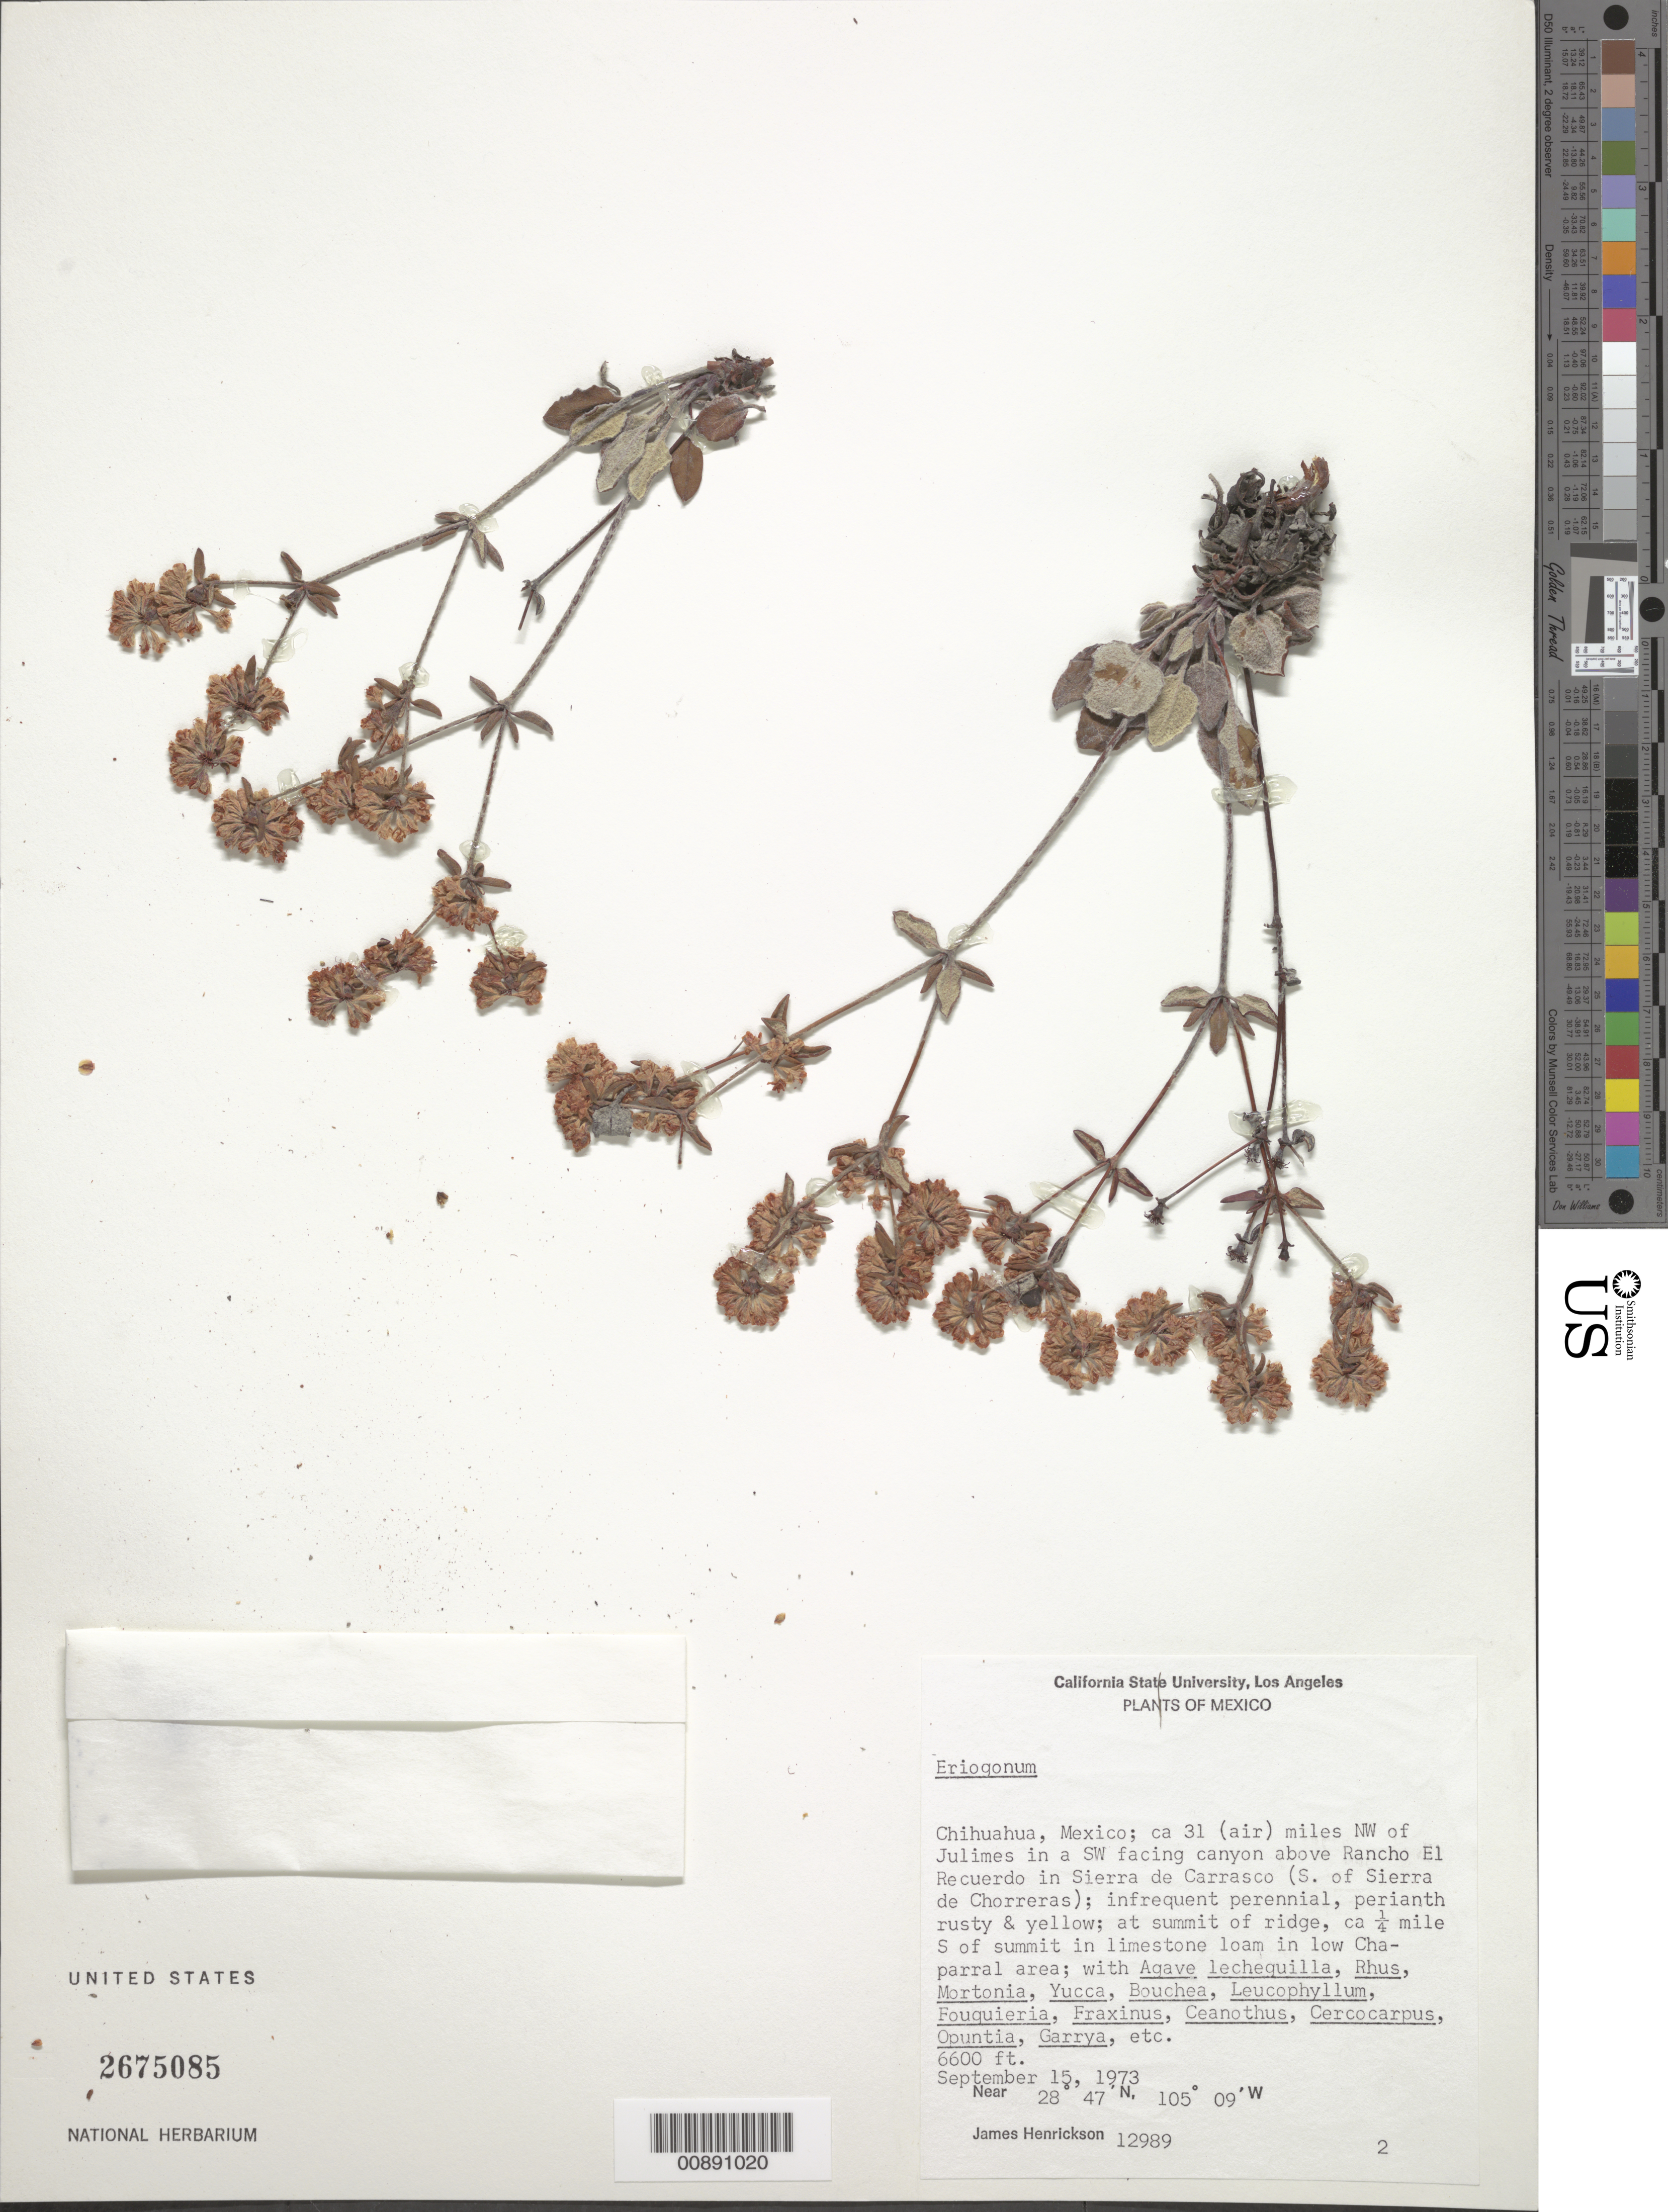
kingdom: Plantae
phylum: Tracheophyta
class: Magnoliopsida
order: Caryophyllales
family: Polygonaceae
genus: Eriogonum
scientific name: Eriogonum sp.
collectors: J. Henrickson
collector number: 12989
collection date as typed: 15 Sep 1973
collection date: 1973-09-15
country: Mexico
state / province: Chihuahua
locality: ca 31 (air) miles NW of Julimes in a SW facing canyon above Rancho El Recuerdo in Sierra de Carrasco (S. of Sierra de Chorreras). At summit of ridge, ca ¼ mile S of summit.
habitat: In limestone loam in low Chaparral area; with Agave lecheguilla, Rhus, Mortonia, Yucca, Bouchea, Leucophyllum, Fouqueria ..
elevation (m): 2012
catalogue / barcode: US 2675085